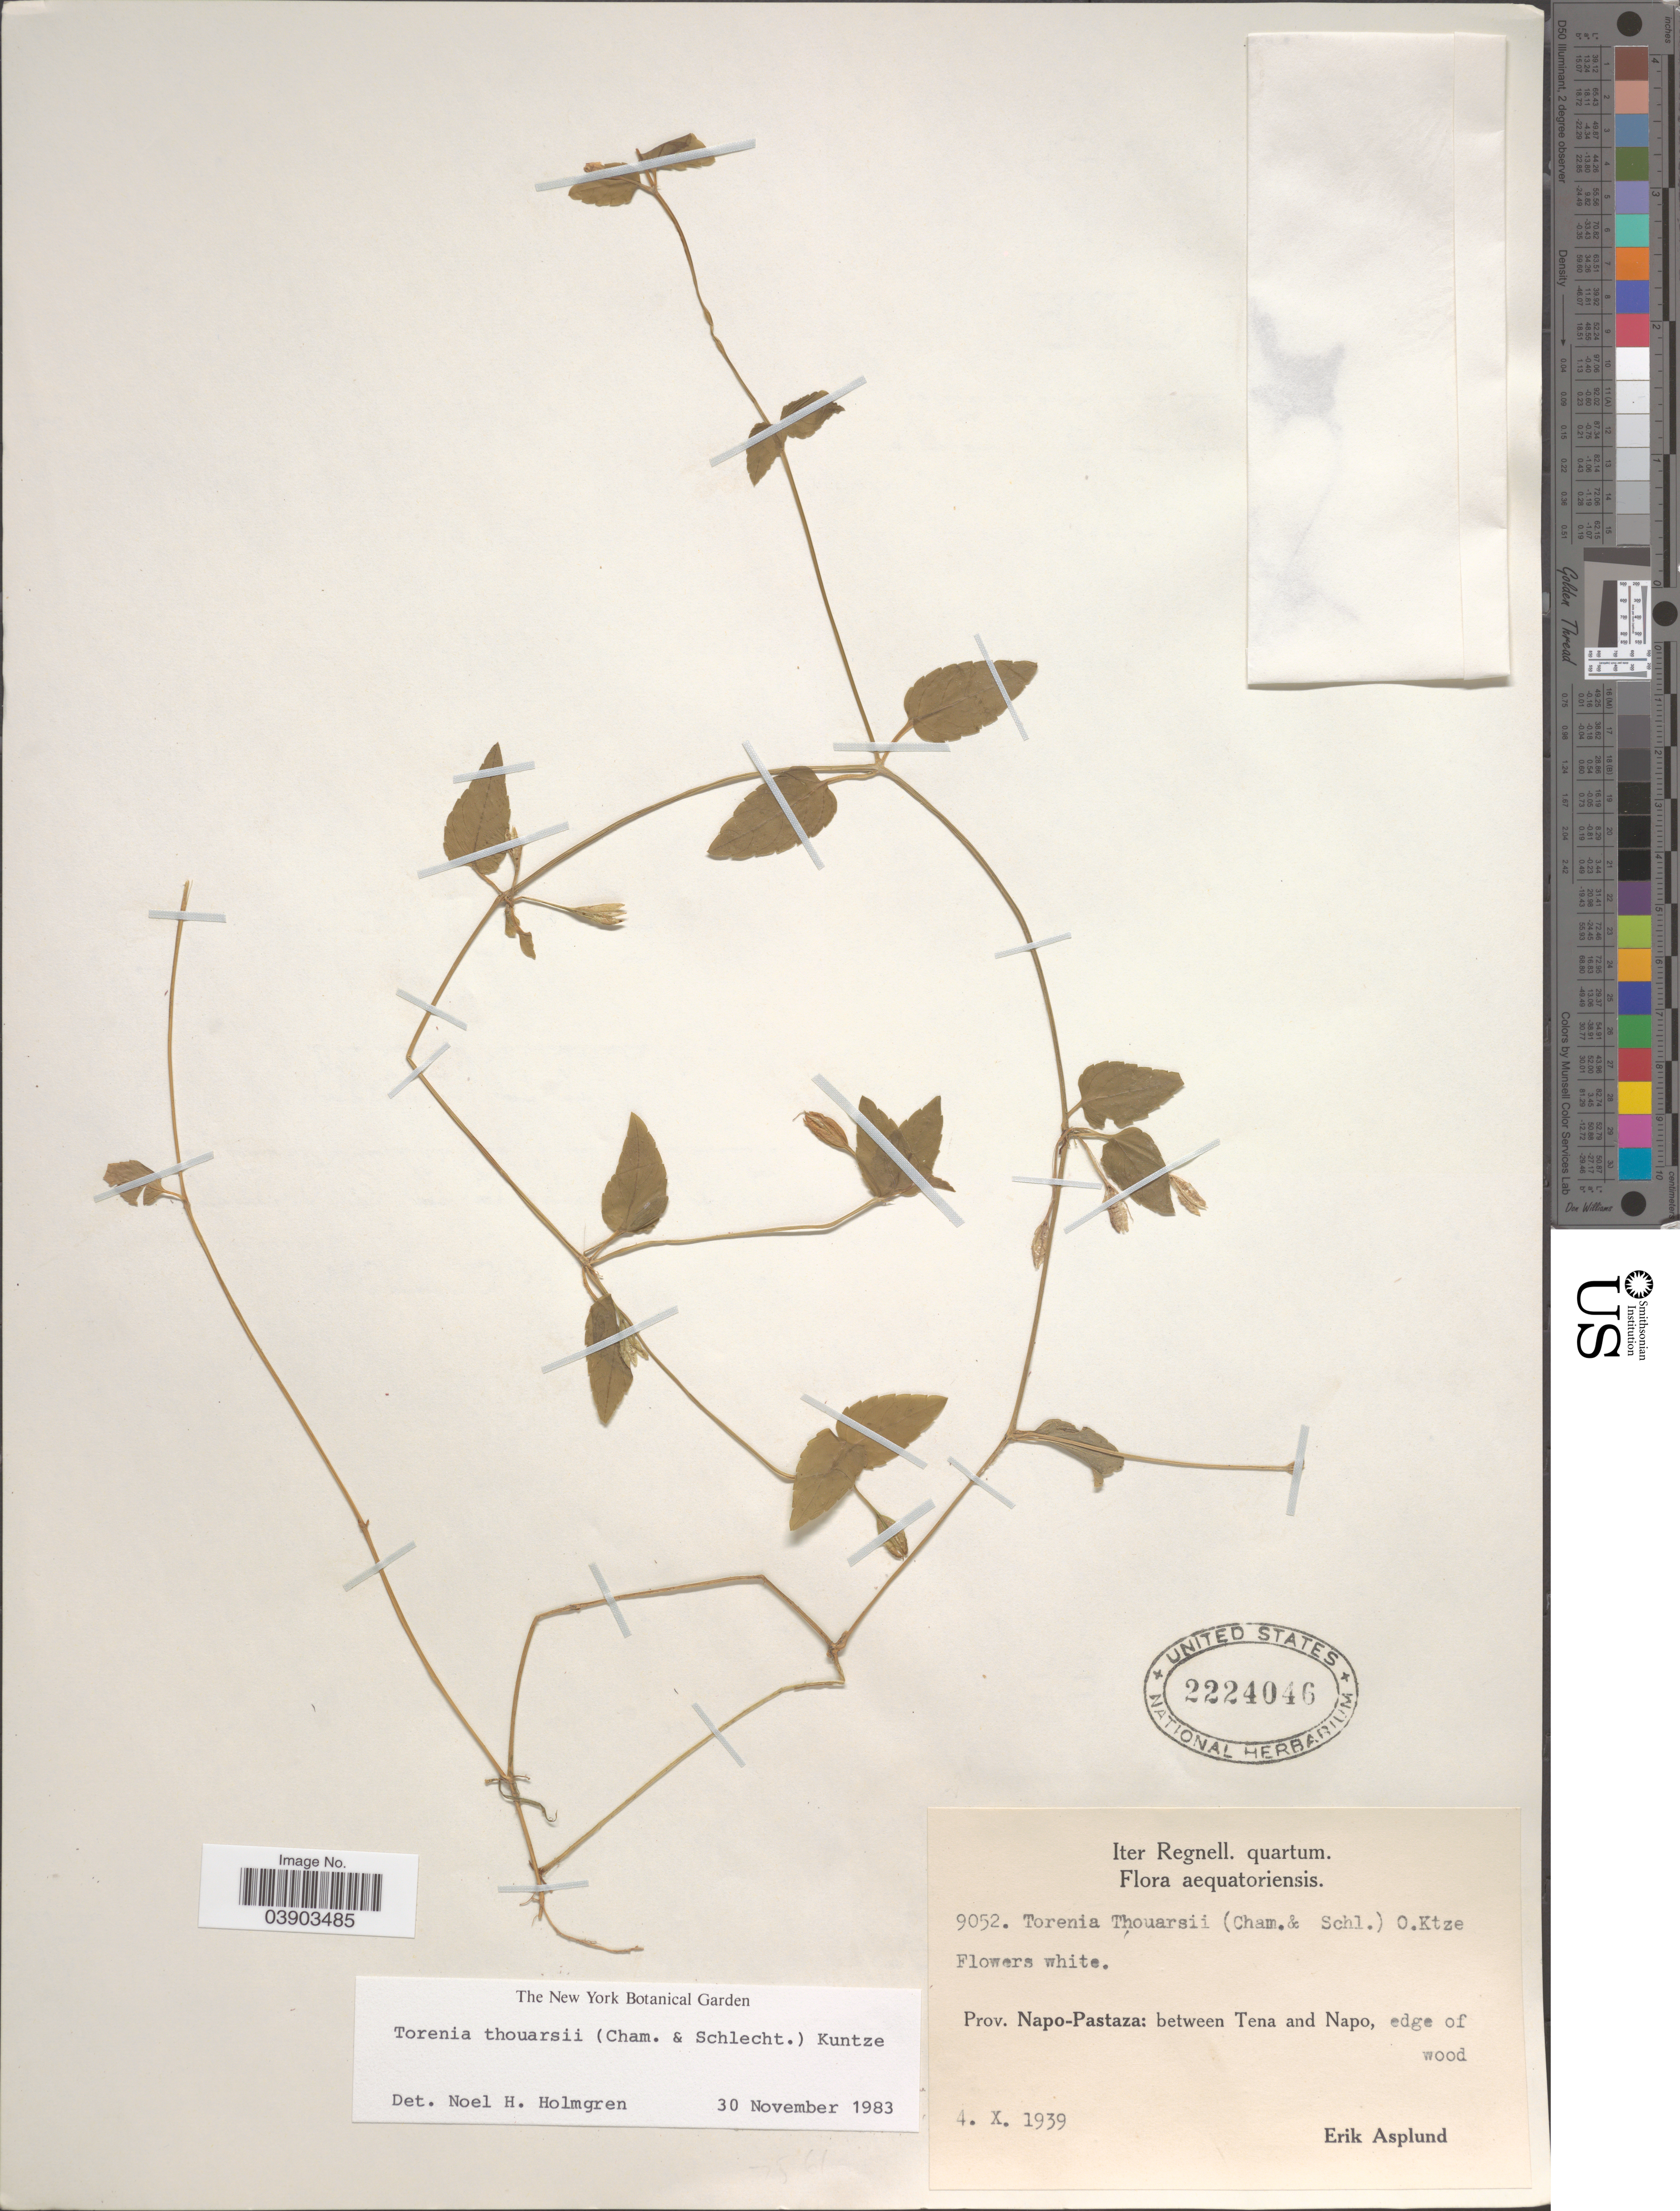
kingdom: Plantae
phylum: Tracheophyta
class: Magnoliopsida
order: Lamiales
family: Linderniaceae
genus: Torenia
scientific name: Torenia thouarsii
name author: (Cham. & Schltdl.) Kuntze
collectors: E. Asplund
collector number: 9052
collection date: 1939-10-04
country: Ecuador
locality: Prov. Napo-Pastaza: between Tena and Napo.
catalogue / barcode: US 2224046